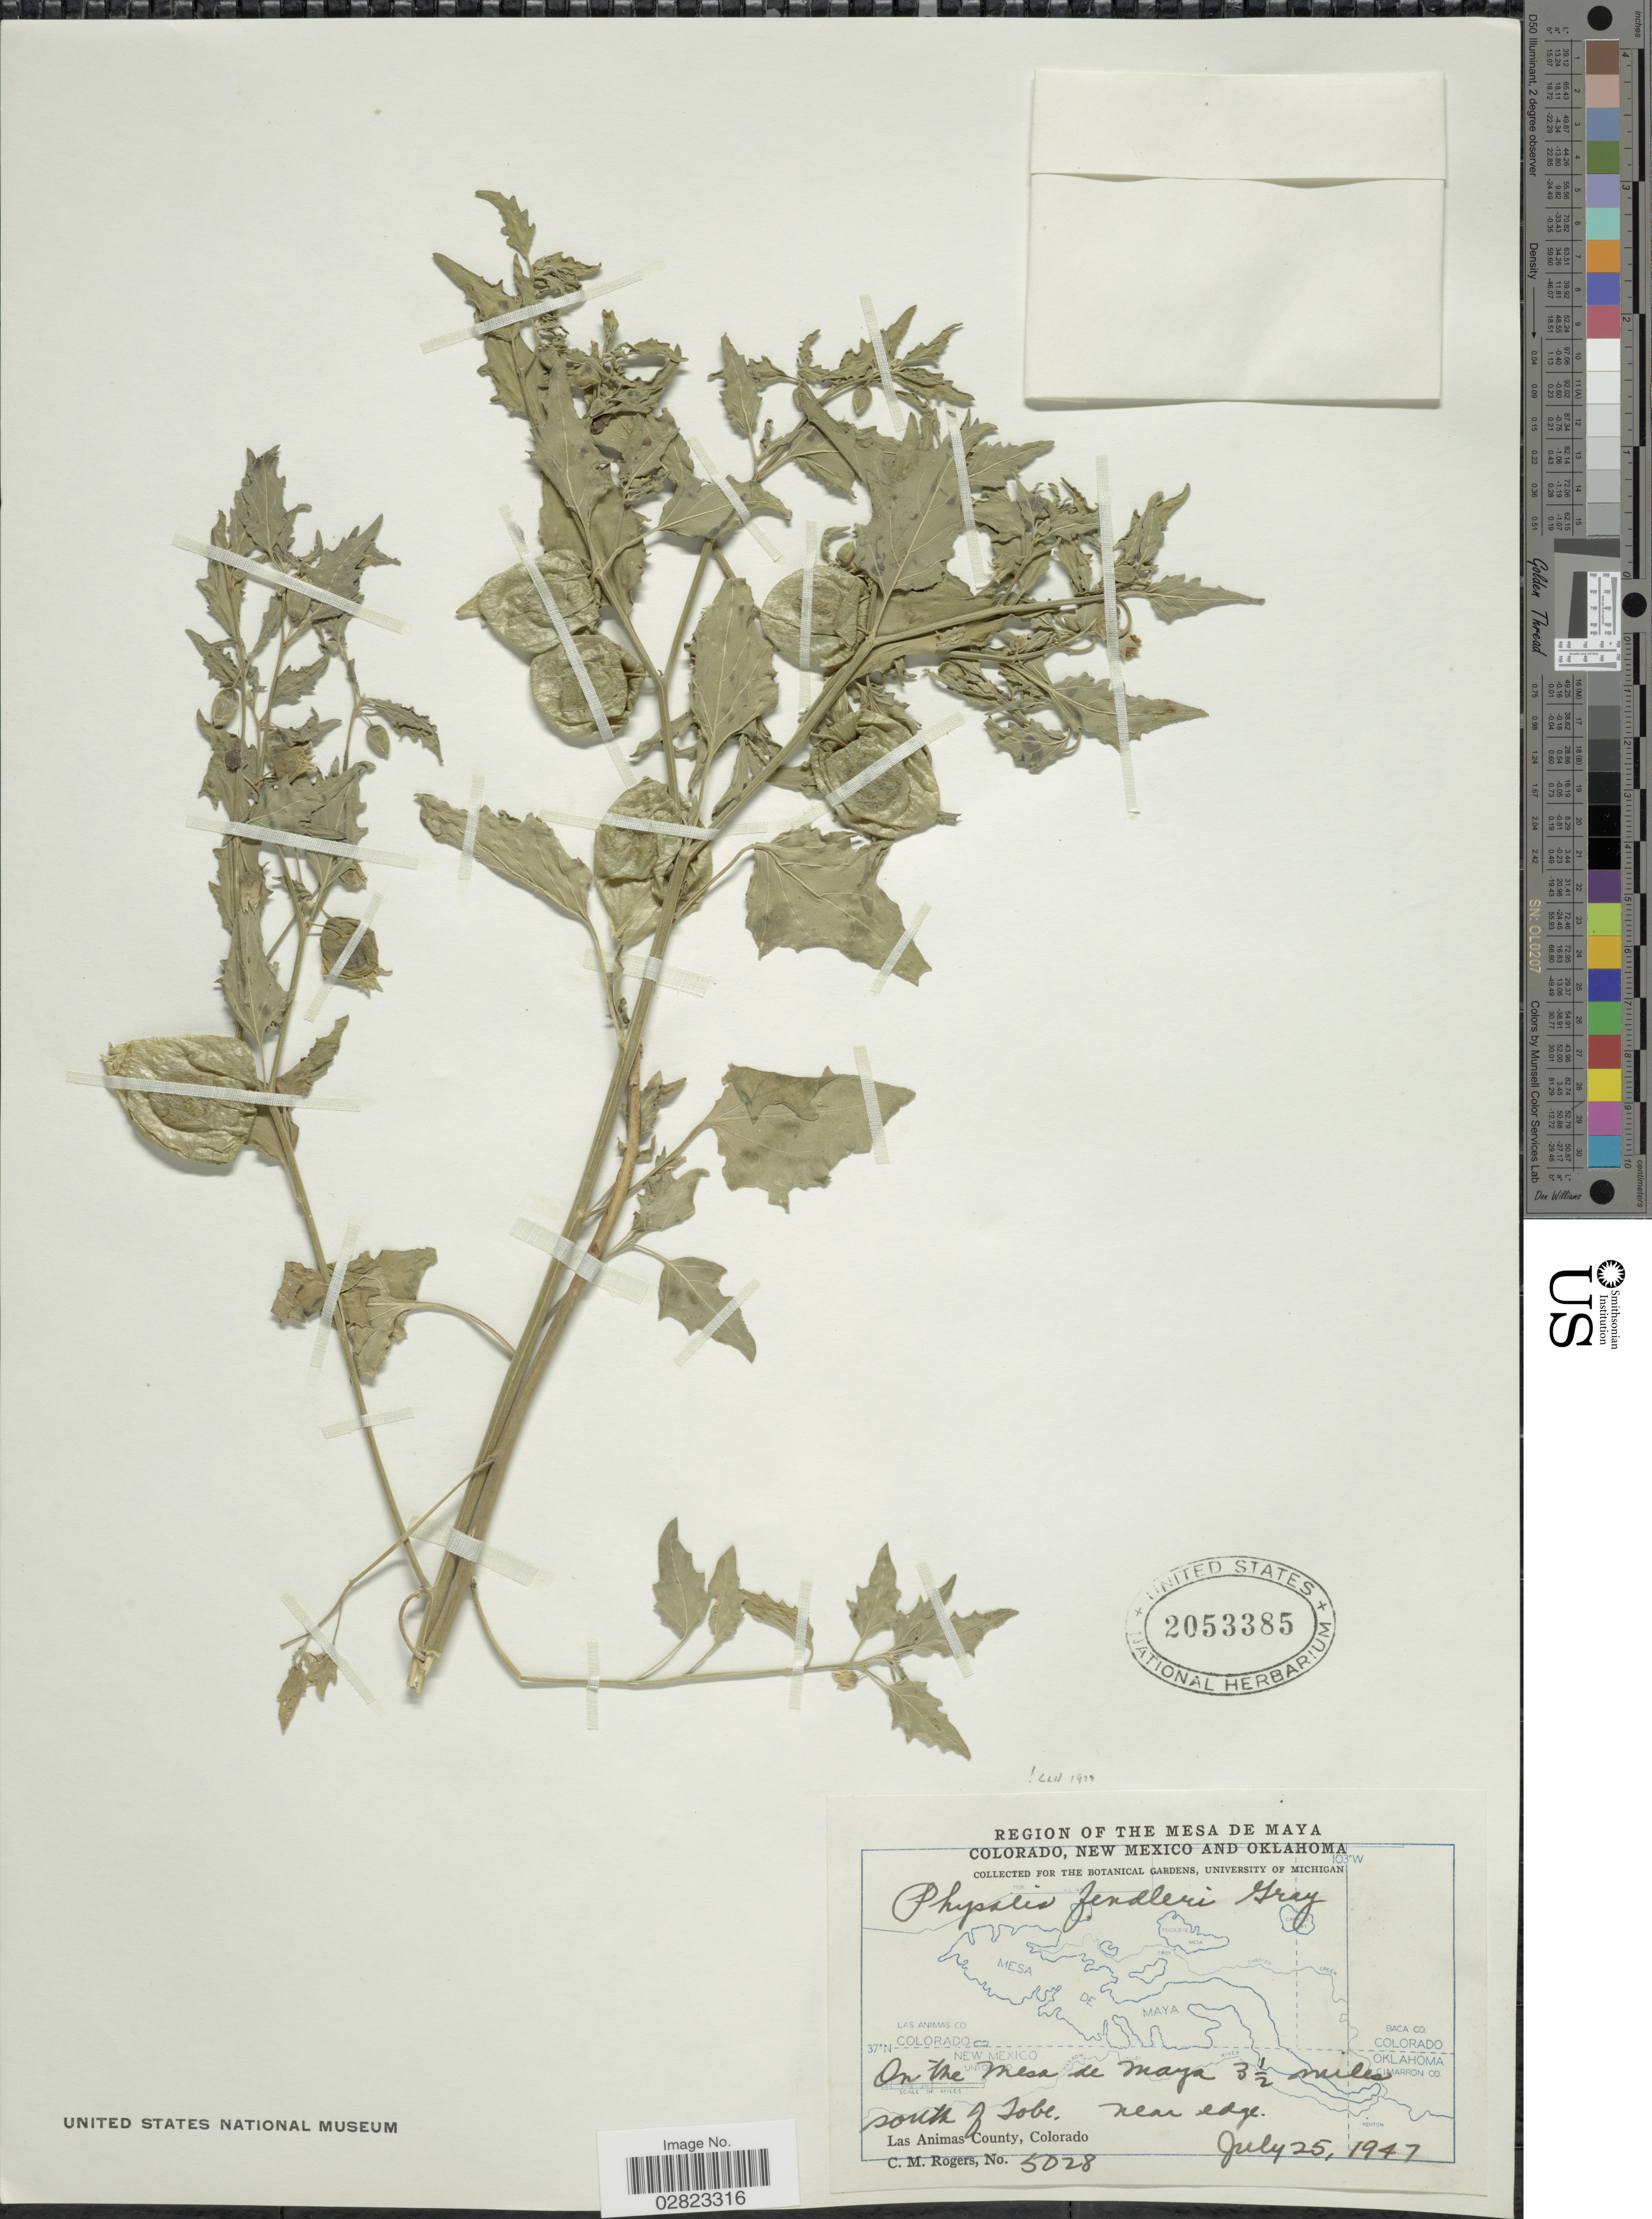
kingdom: Plantae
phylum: Tracheophyta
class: Magnoliopsida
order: Solanales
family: Solanaceae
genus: Physalis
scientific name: Physalis fendleri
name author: A. Gray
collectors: C. M. Rogers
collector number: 5028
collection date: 1947-07-25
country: United States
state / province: Colorado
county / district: Las Animas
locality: On the Mesa de Maya, 3 ½ miles south of Tobe, Las Animas County.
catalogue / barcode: US 2053385